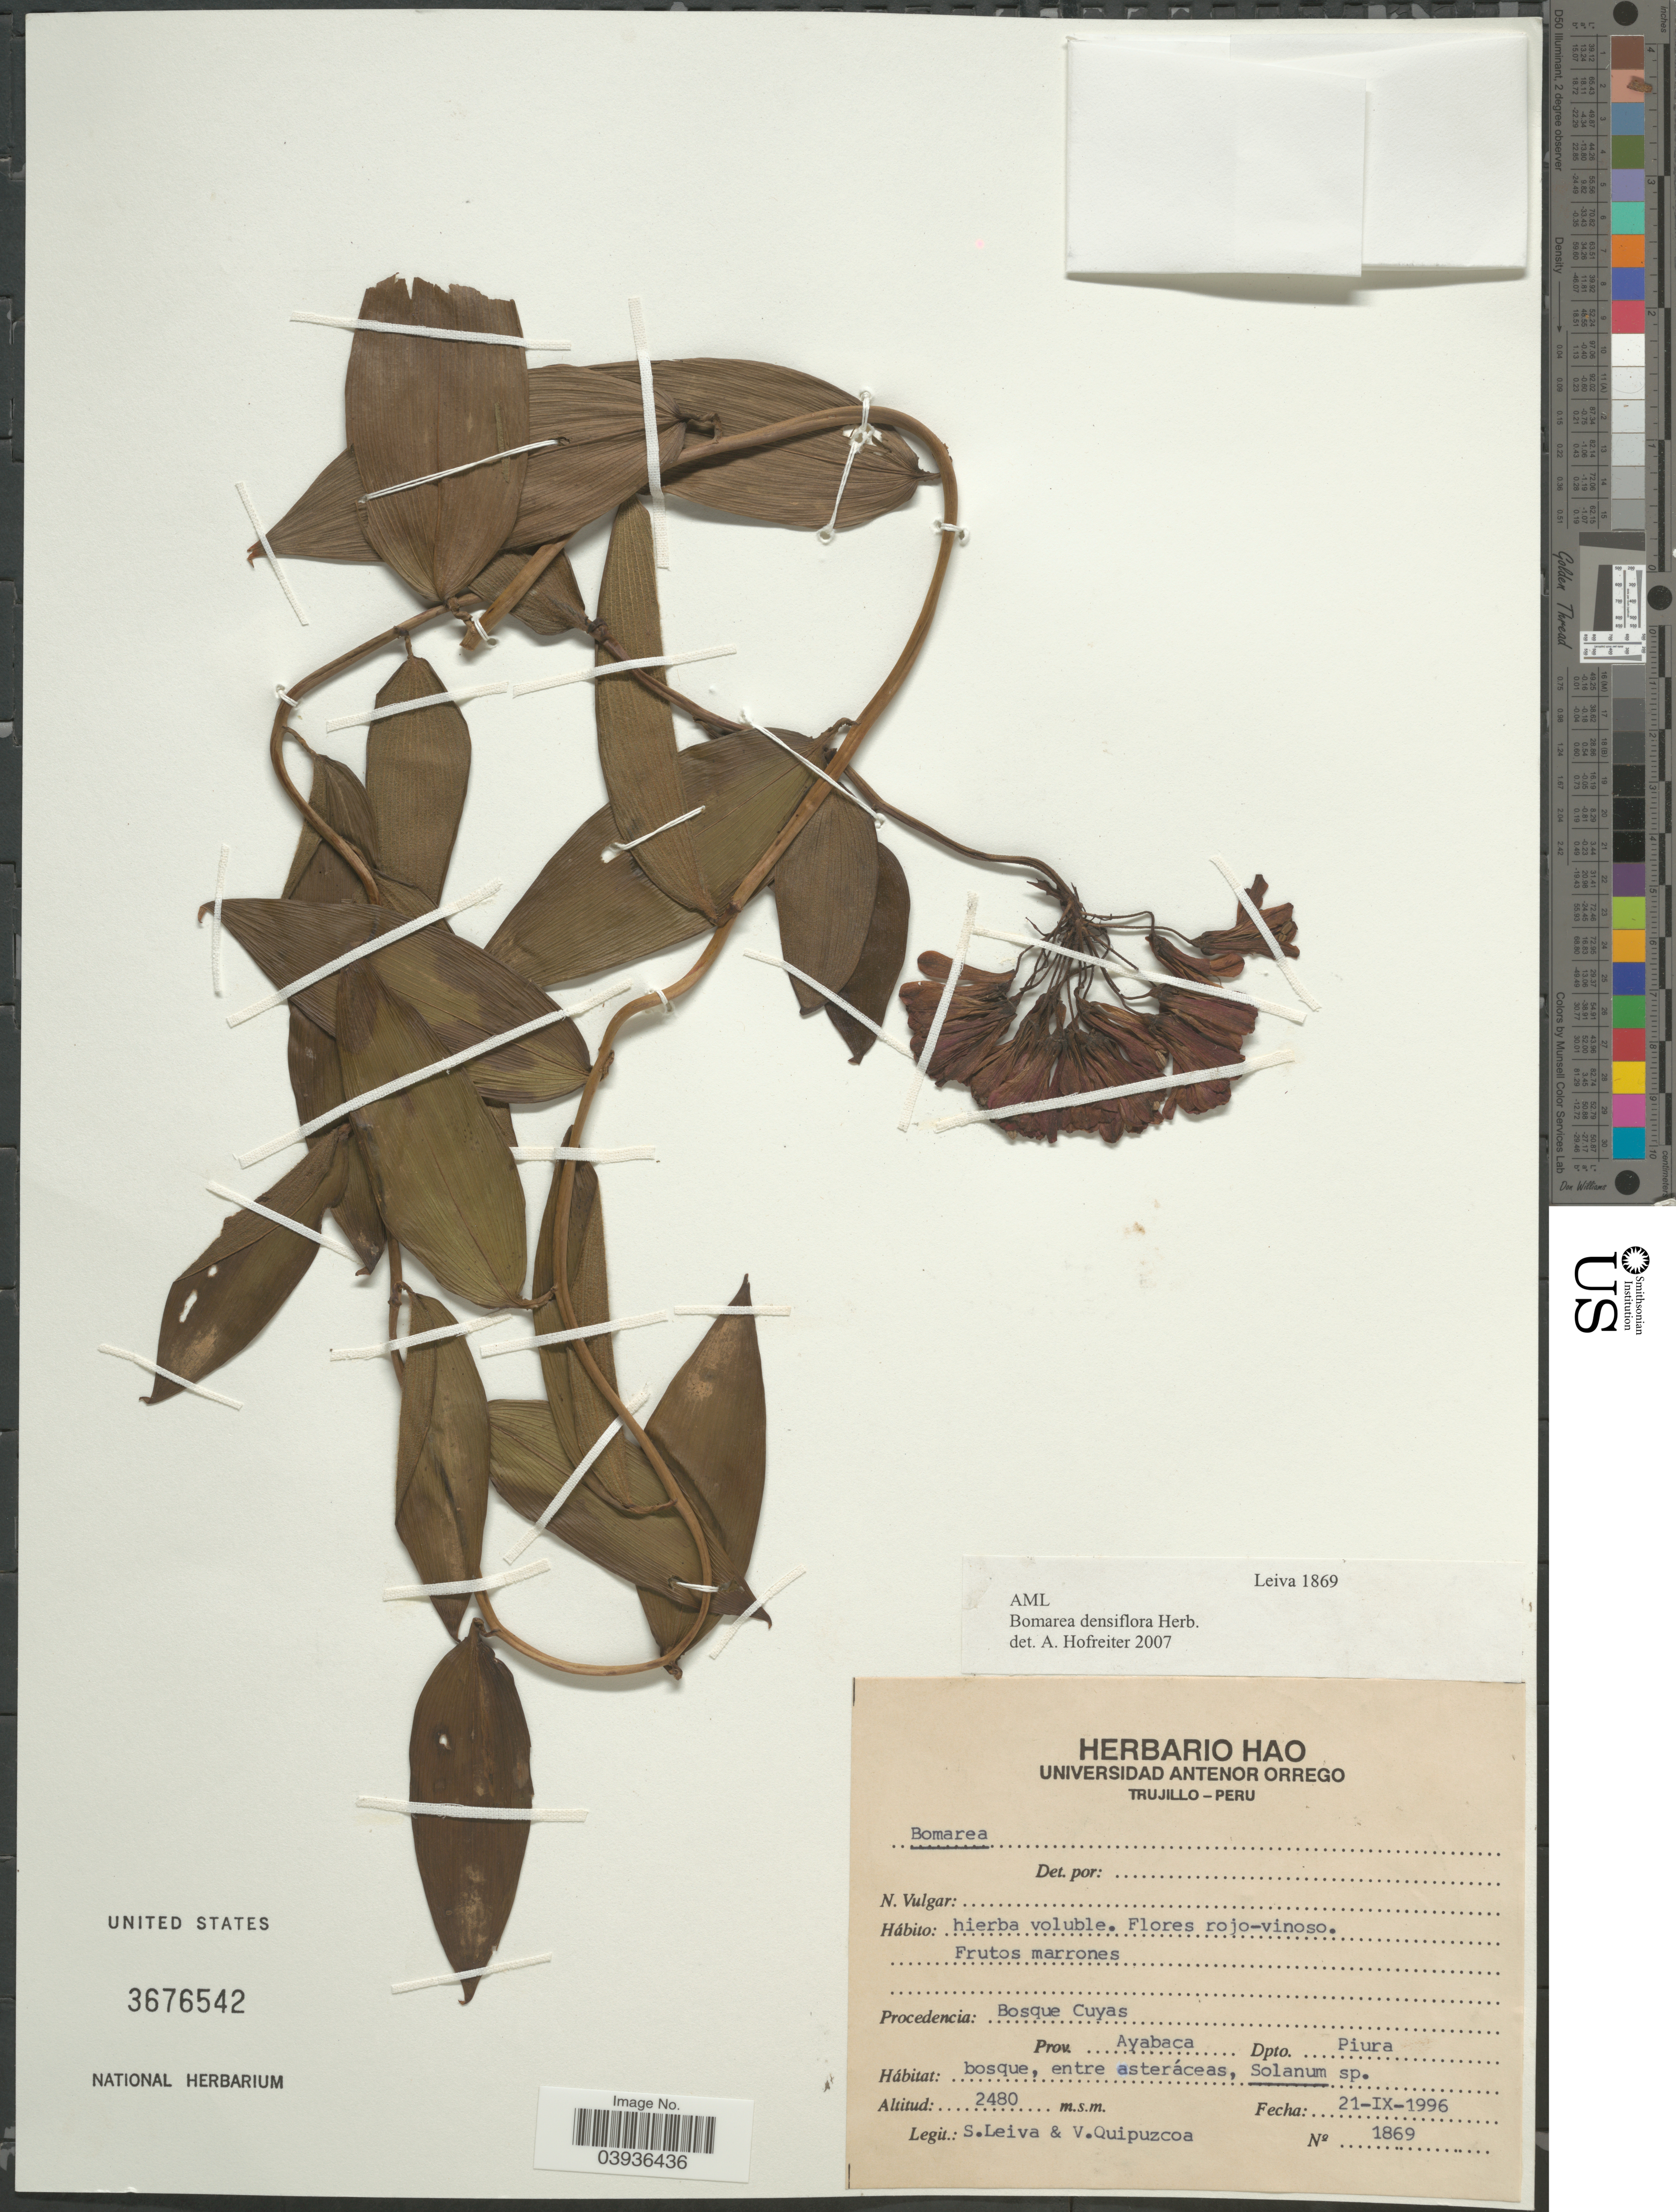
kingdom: Plantae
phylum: Tracheophyta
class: Liliopsida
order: Liliales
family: Alstroemeriaceae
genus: Bomarea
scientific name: Bomarea densiflora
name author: Herb.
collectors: S. Leiva & V. Quipuzcoa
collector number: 1869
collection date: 1996-09-21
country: Peru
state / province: Piura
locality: Bosque Cuyas. Prov. Ayabaca. Dpto. Piura.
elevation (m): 2480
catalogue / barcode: US 3676542